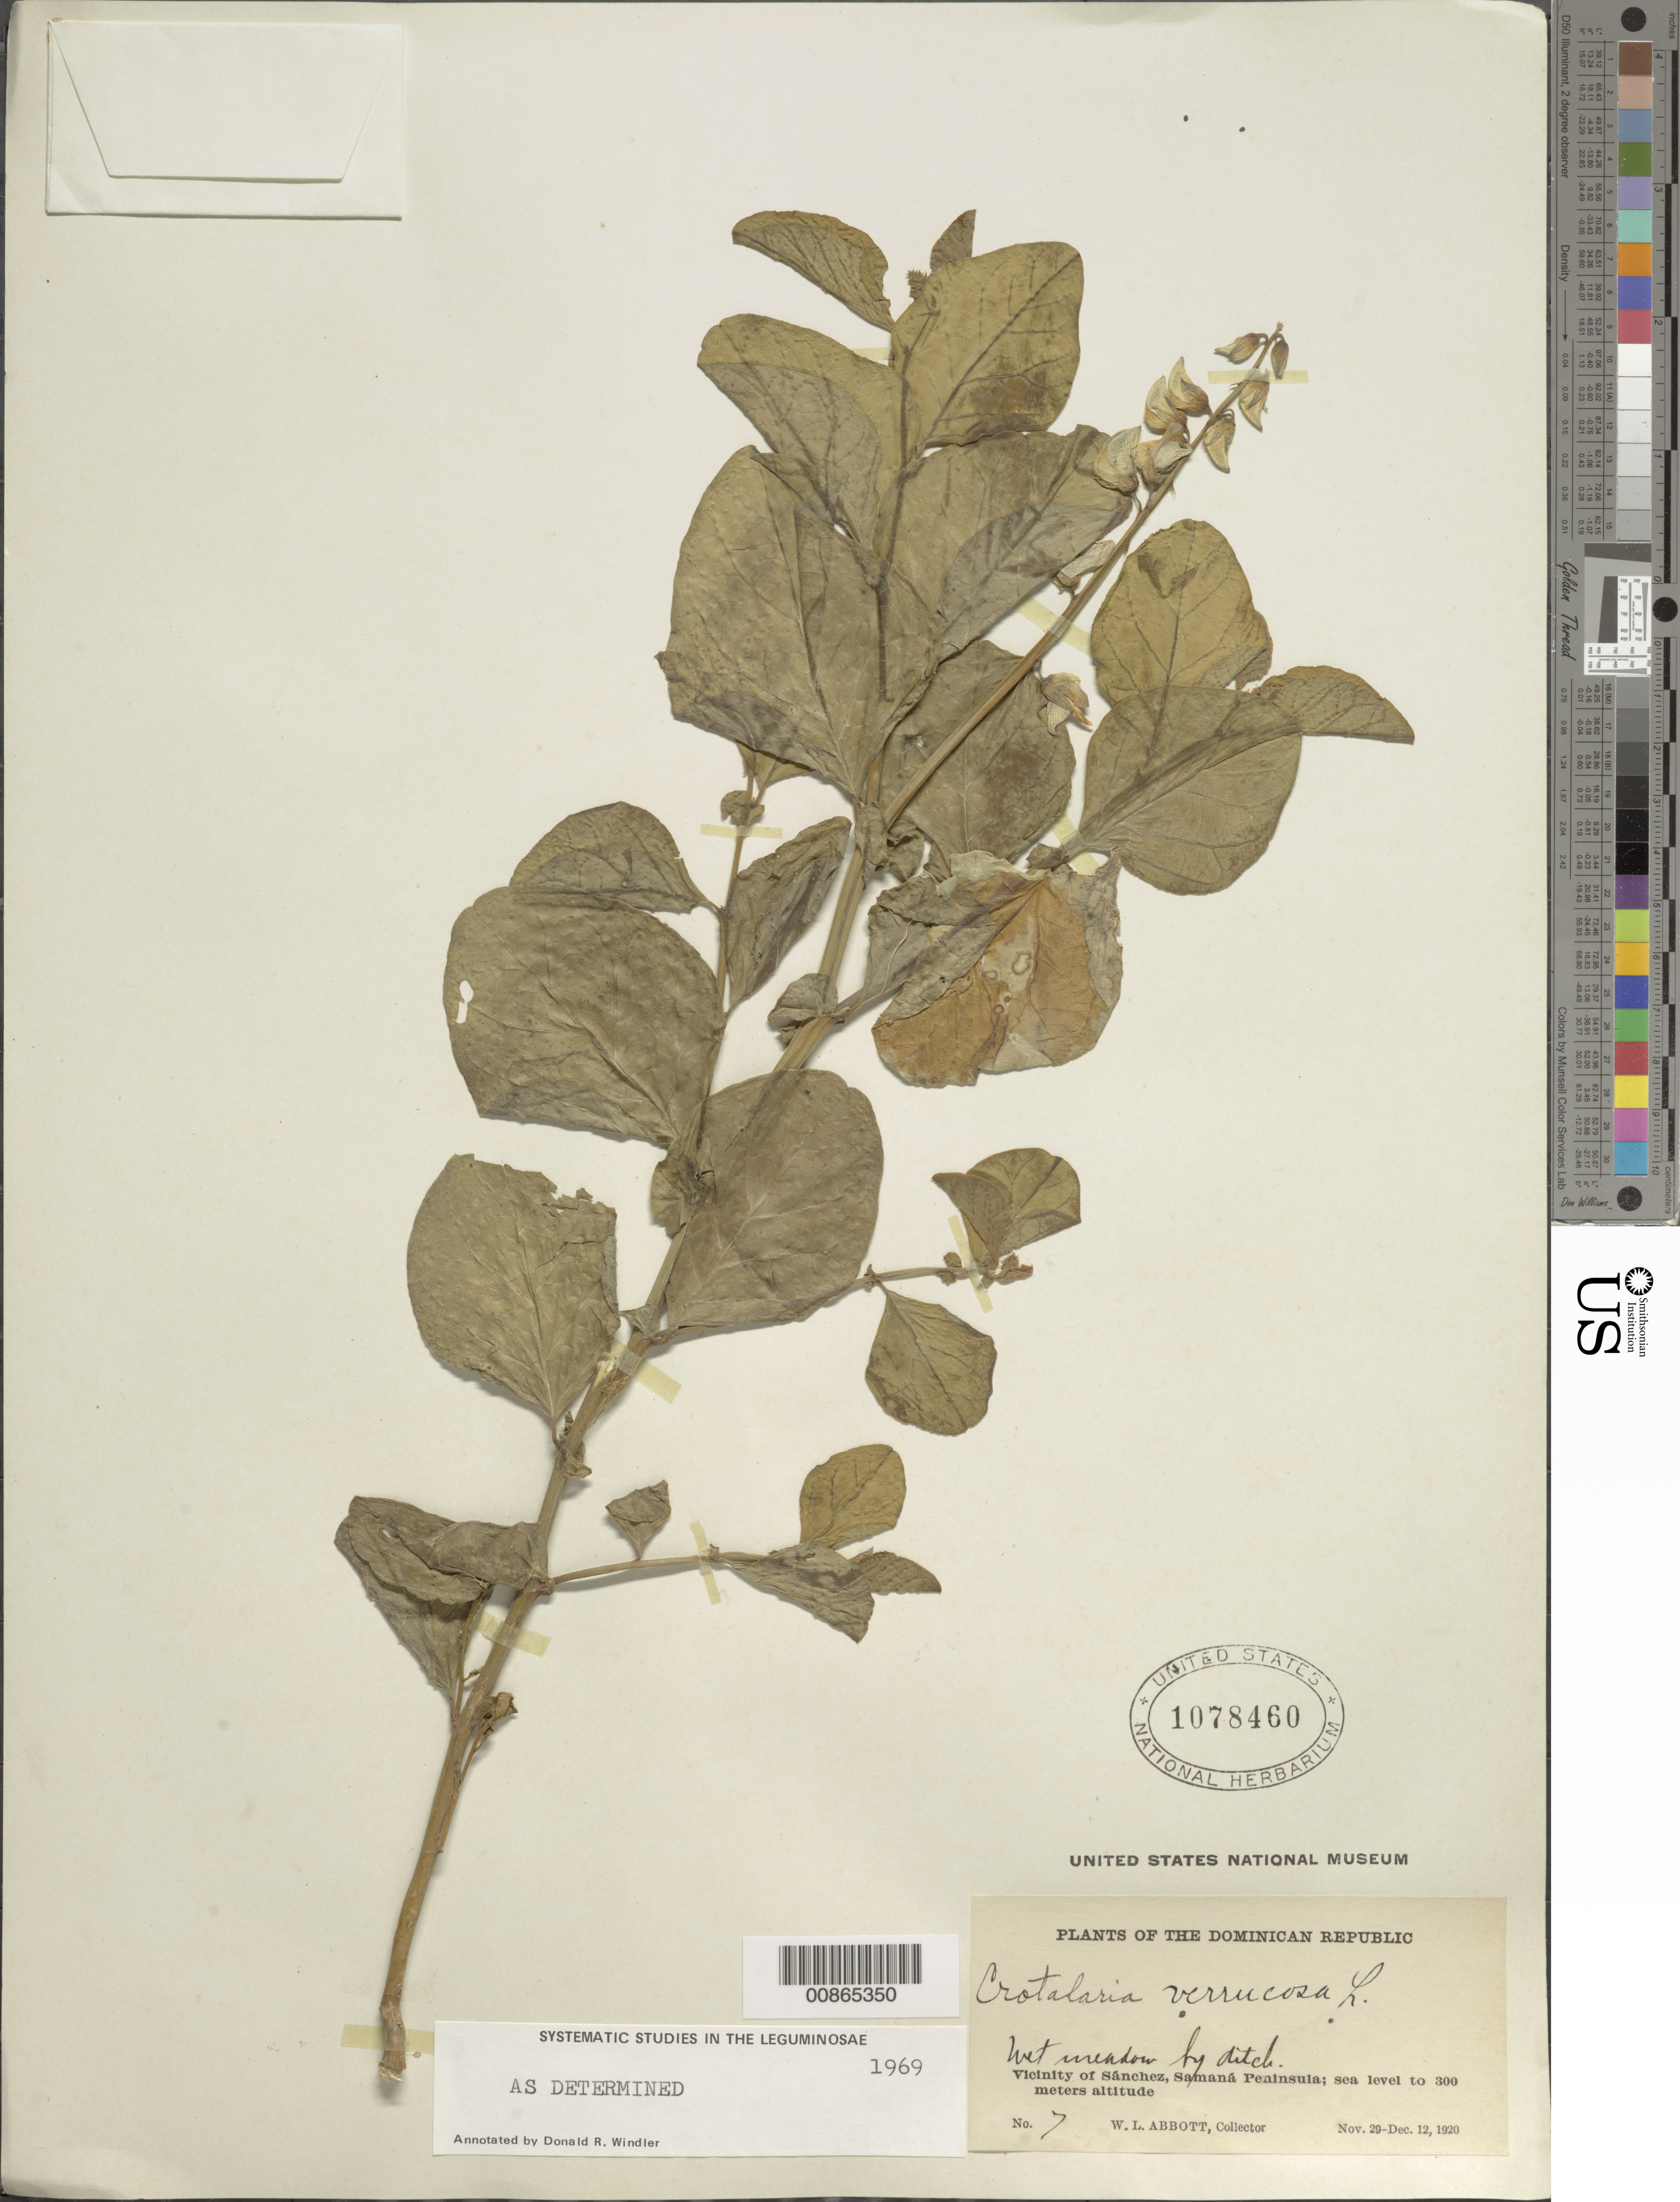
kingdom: Plantae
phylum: Tracheophyta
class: Magnoliopsida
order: Fabales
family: Fabaceae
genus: Crotalaria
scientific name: Crotalaria verrucosa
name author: L.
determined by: Windler, D. R.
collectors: W. L. Abbott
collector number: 7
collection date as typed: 29 Nov 1920 to 12 Dec 1920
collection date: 1920-11-29/1920-12-12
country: Dominican Republic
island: Hispaniola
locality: Vicinity of Sánchez, Samaná Peninsula.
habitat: Wet meadow by ditch.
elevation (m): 0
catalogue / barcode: US 1078460